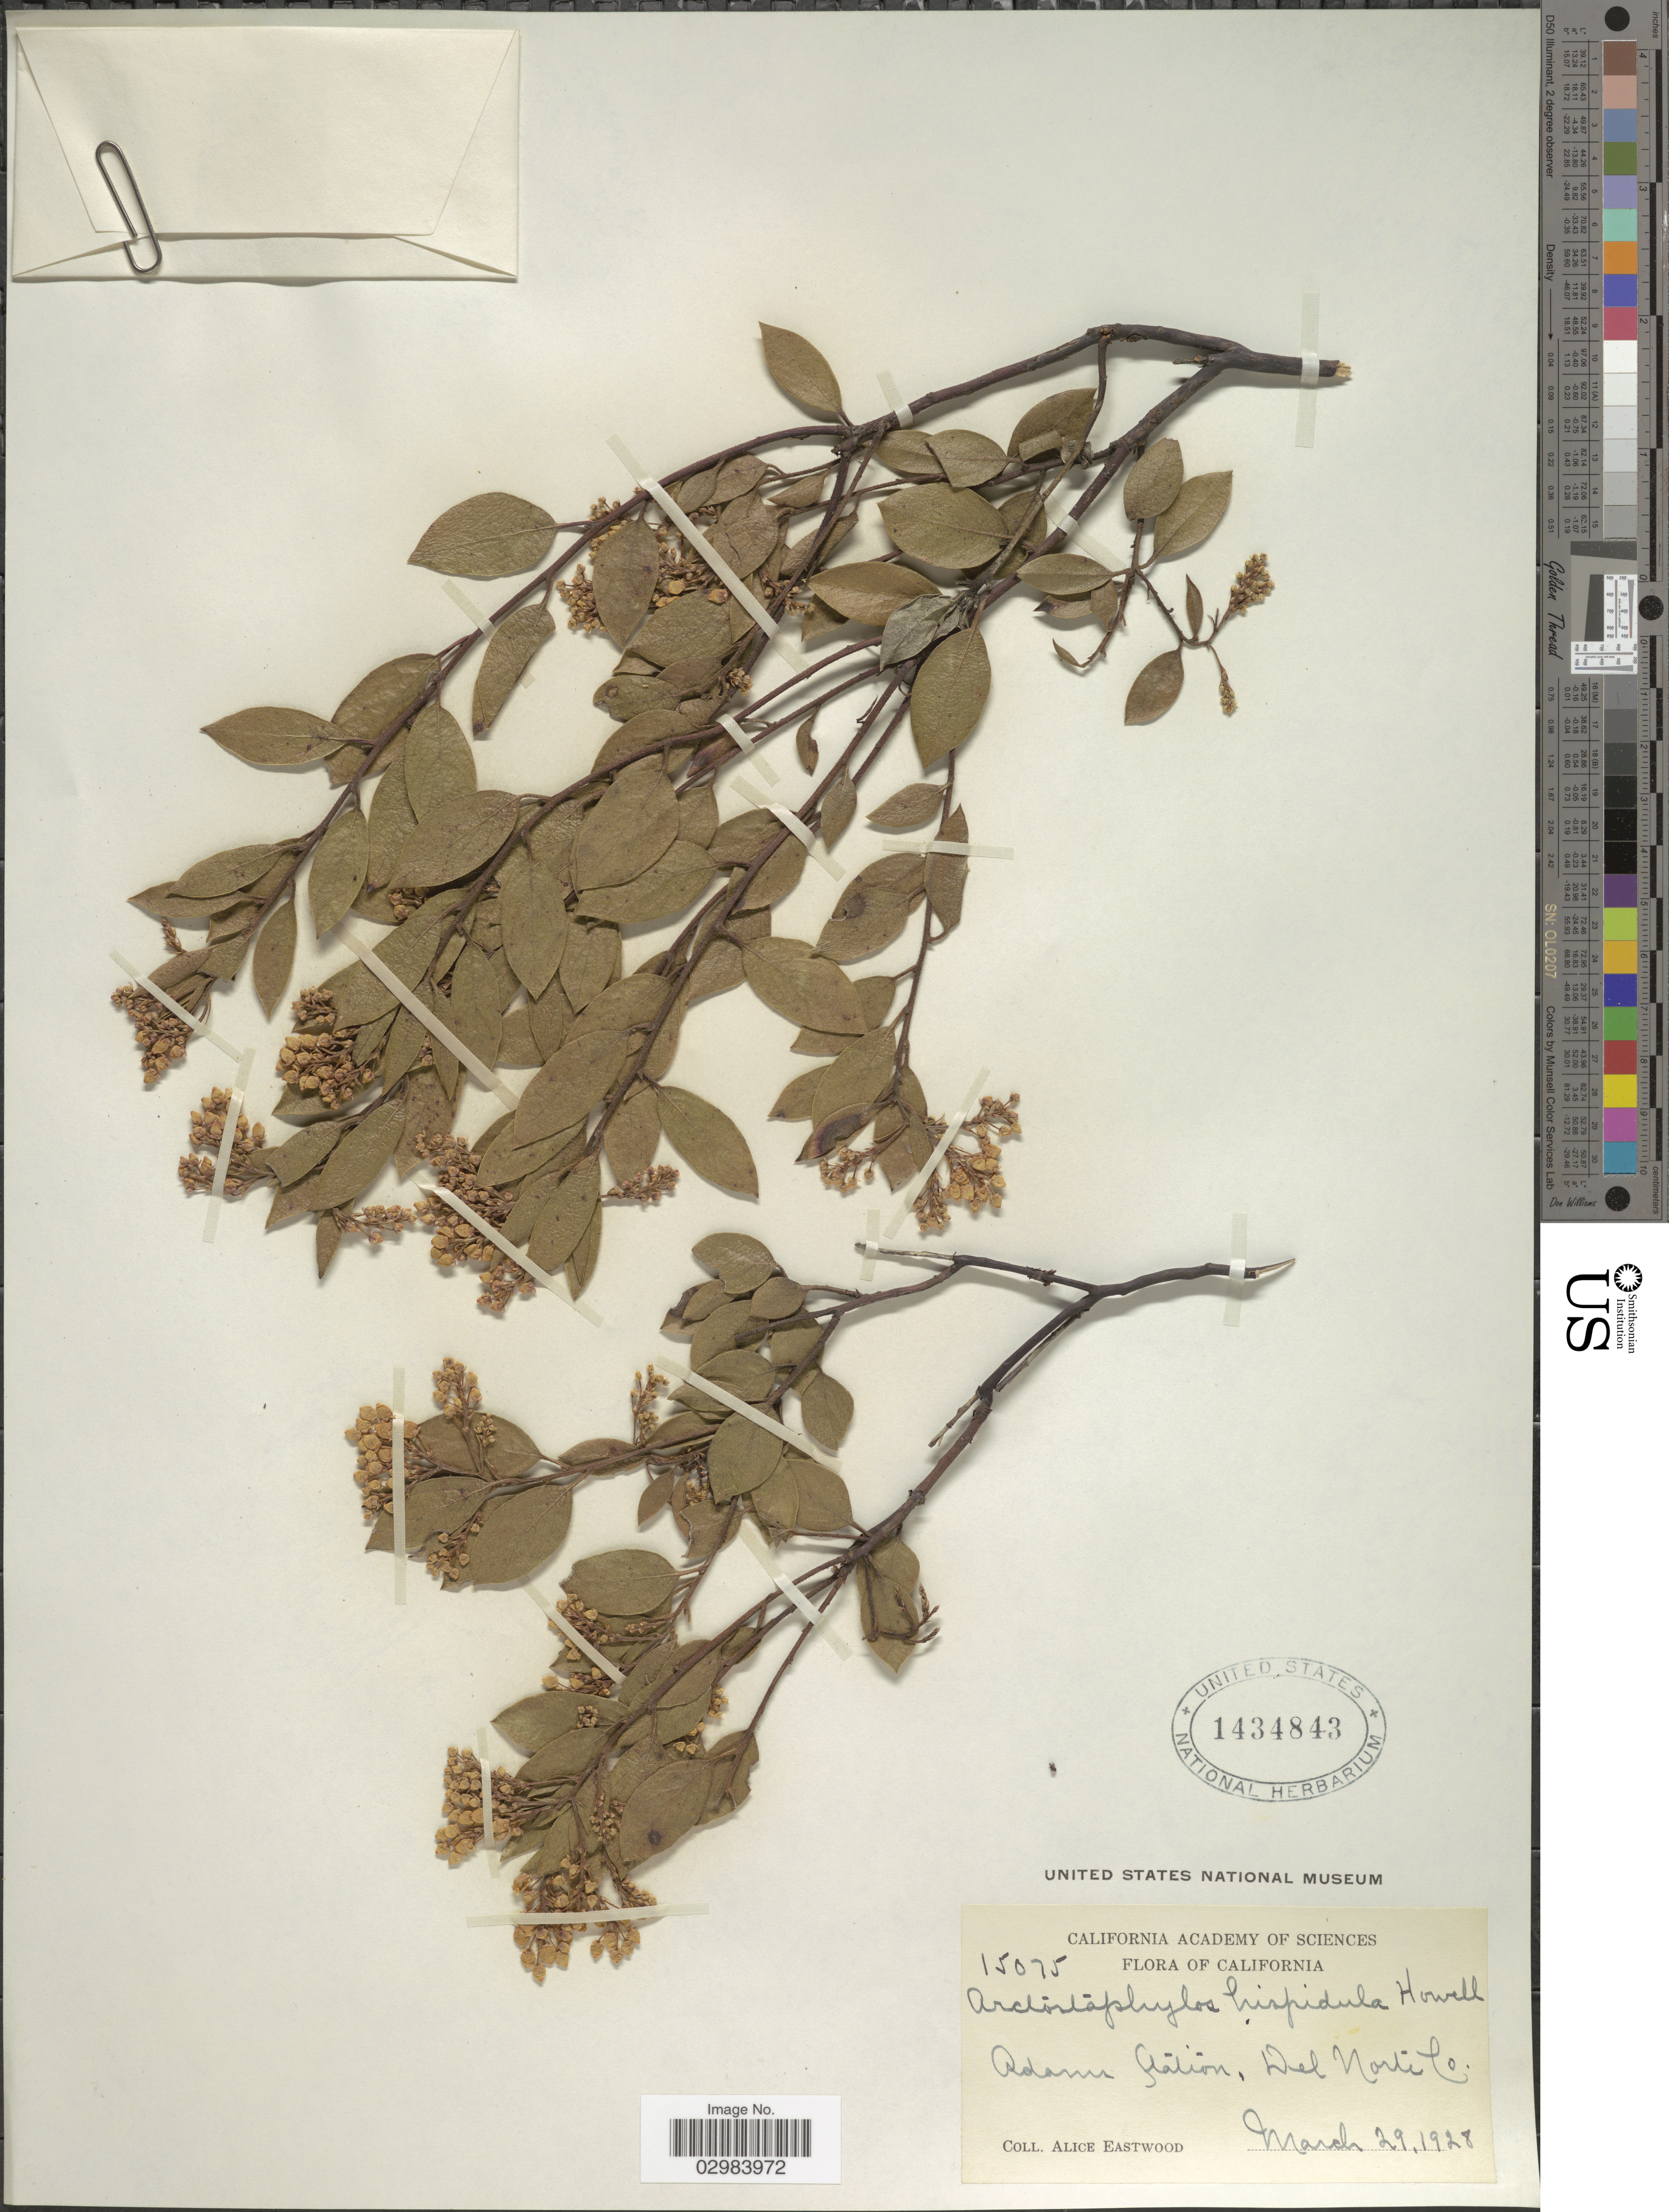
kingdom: Plantae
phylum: Tracheophyta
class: Magnoliopsida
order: Ericales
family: Ericaceae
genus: Arctostaphylos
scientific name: Arctostaphylos hispidula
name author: Howell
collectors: A. Eastwood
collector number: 15075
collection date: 1928-03-29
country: United States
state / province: California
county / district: Del Norte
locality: Adams Station, Del Norte Co.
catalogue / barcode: US 1434843